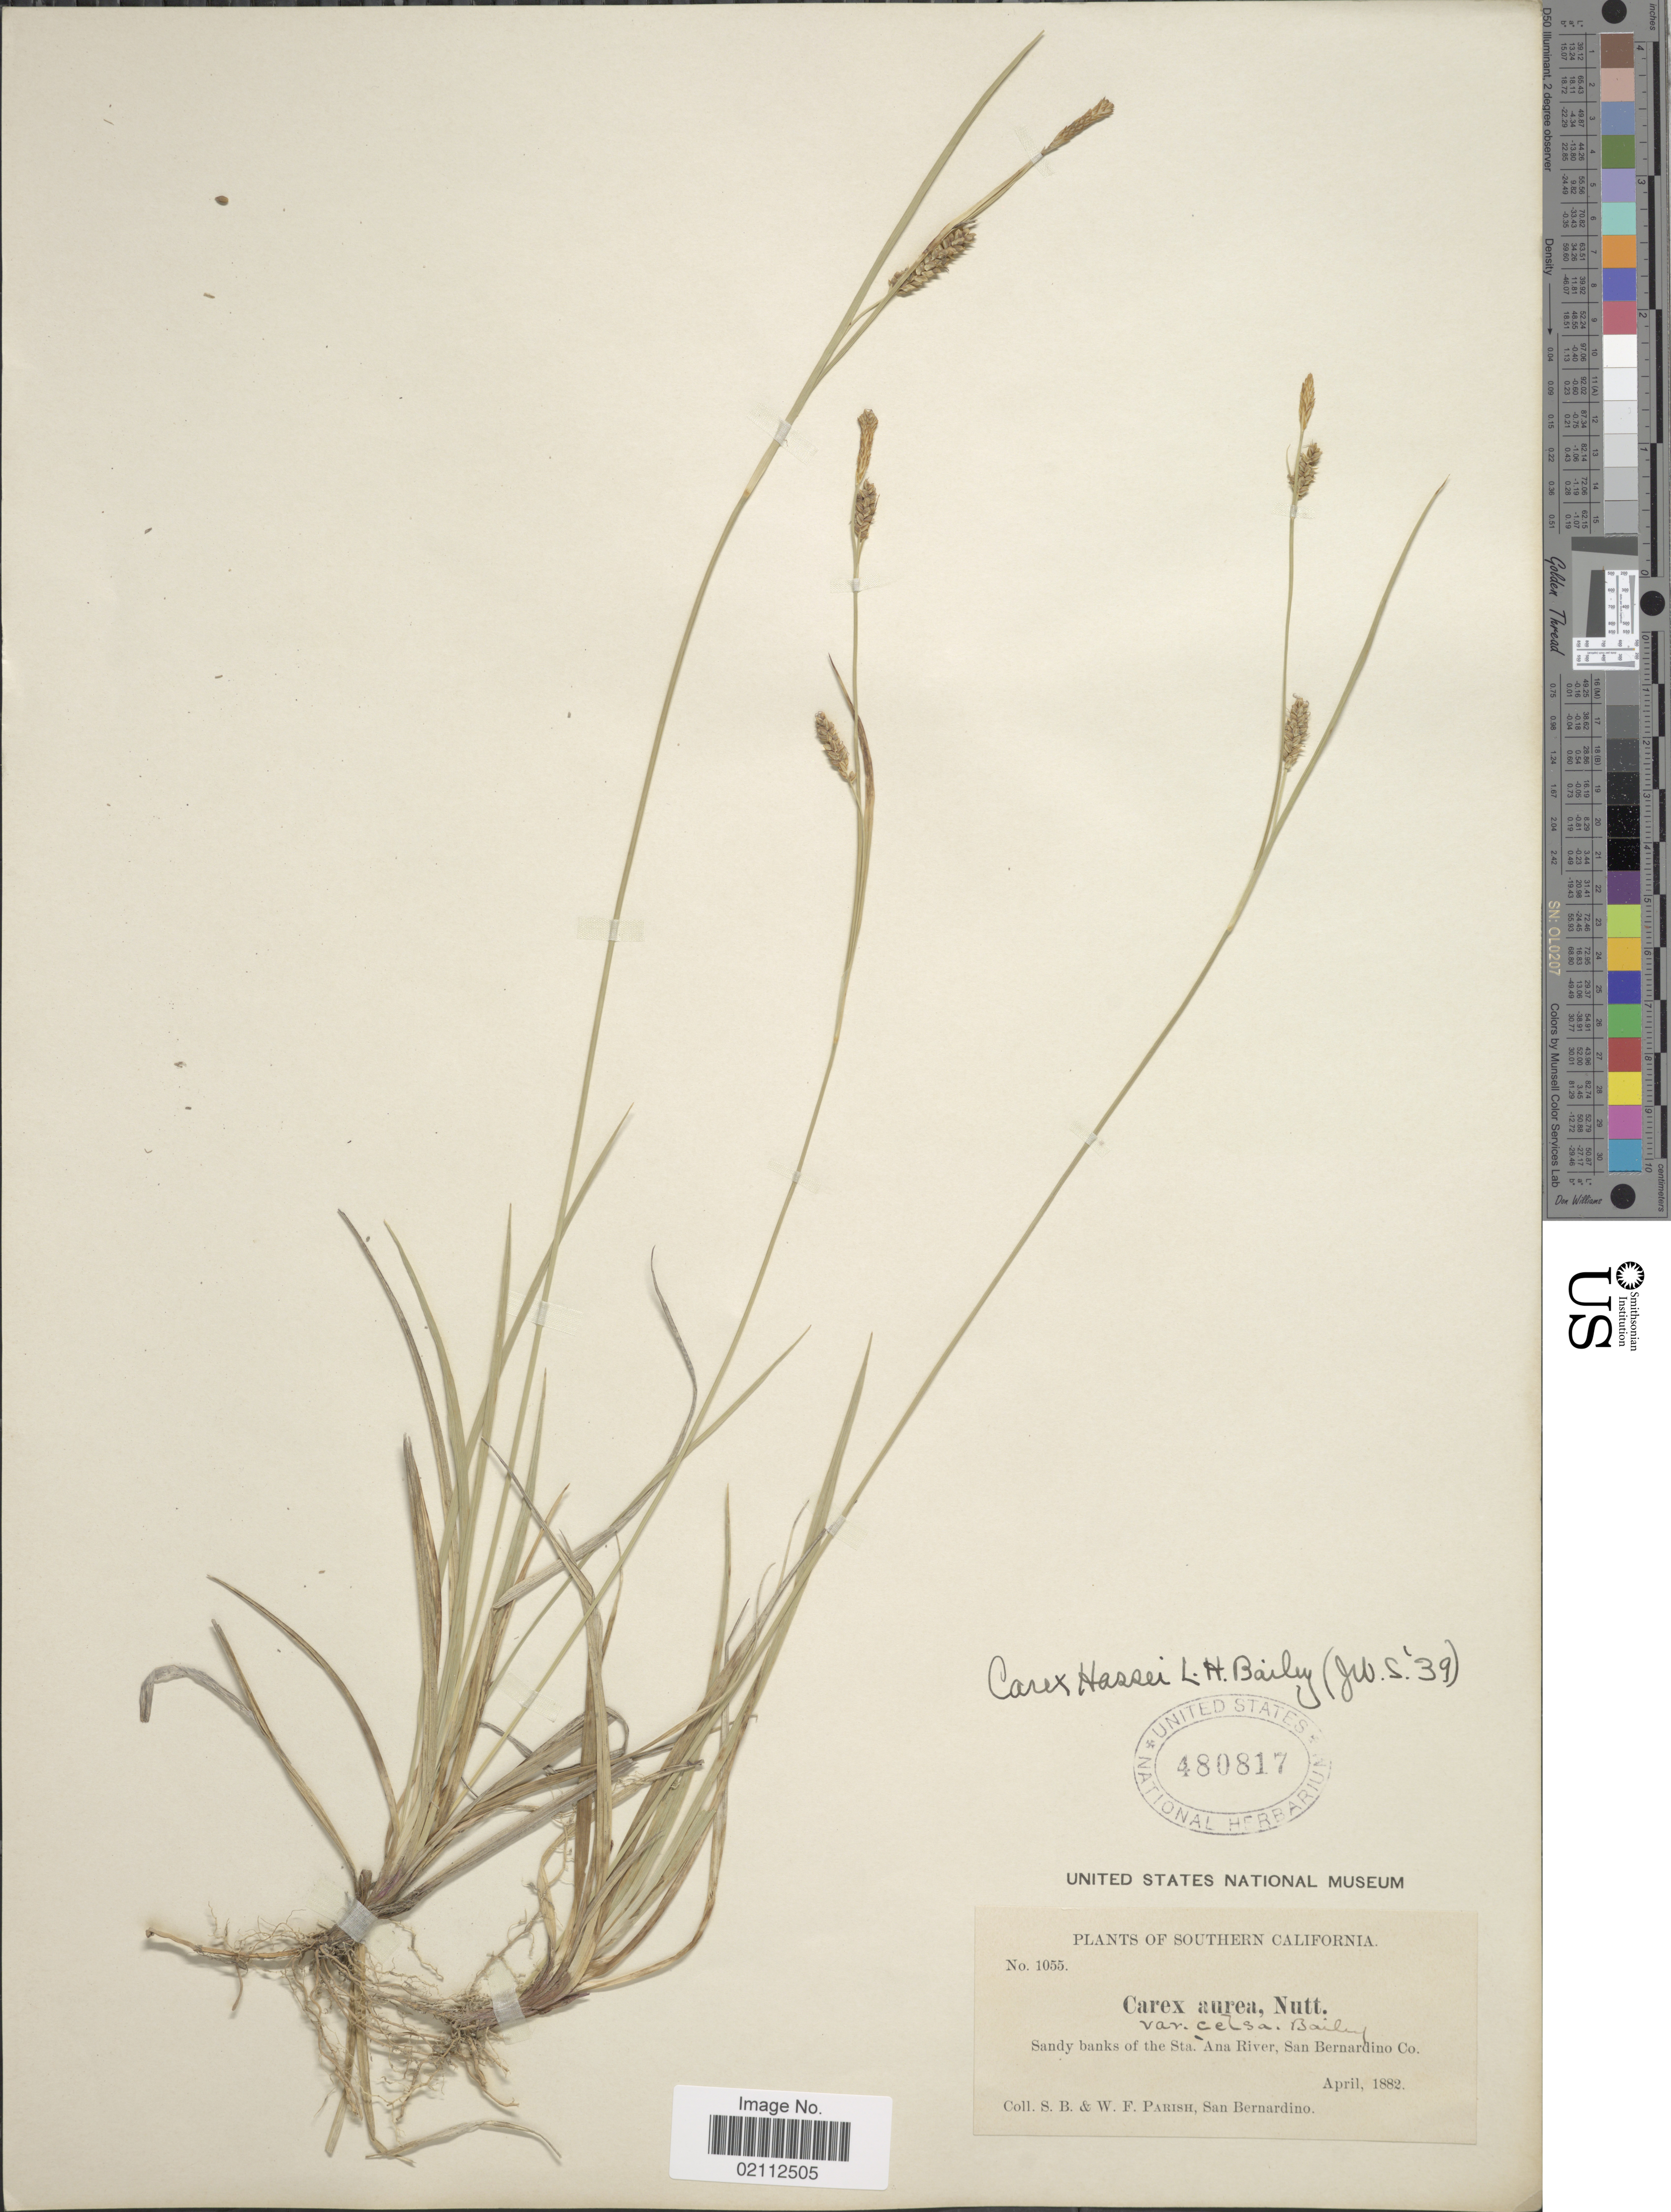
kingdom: Plantae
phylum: Tracheophyta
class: Liliopsida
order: Poales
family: Cyperaceae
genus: Carex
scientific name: Carex hassei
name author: L.H. Bailey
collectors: S. B. Parish & W. F. Parish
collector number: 1055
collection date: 1882-04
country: United States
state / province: California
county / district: San Bernardino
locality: Southern California, sandy banks of the Sta. Ana River, San Bernardino Co.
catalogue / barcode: US 480817